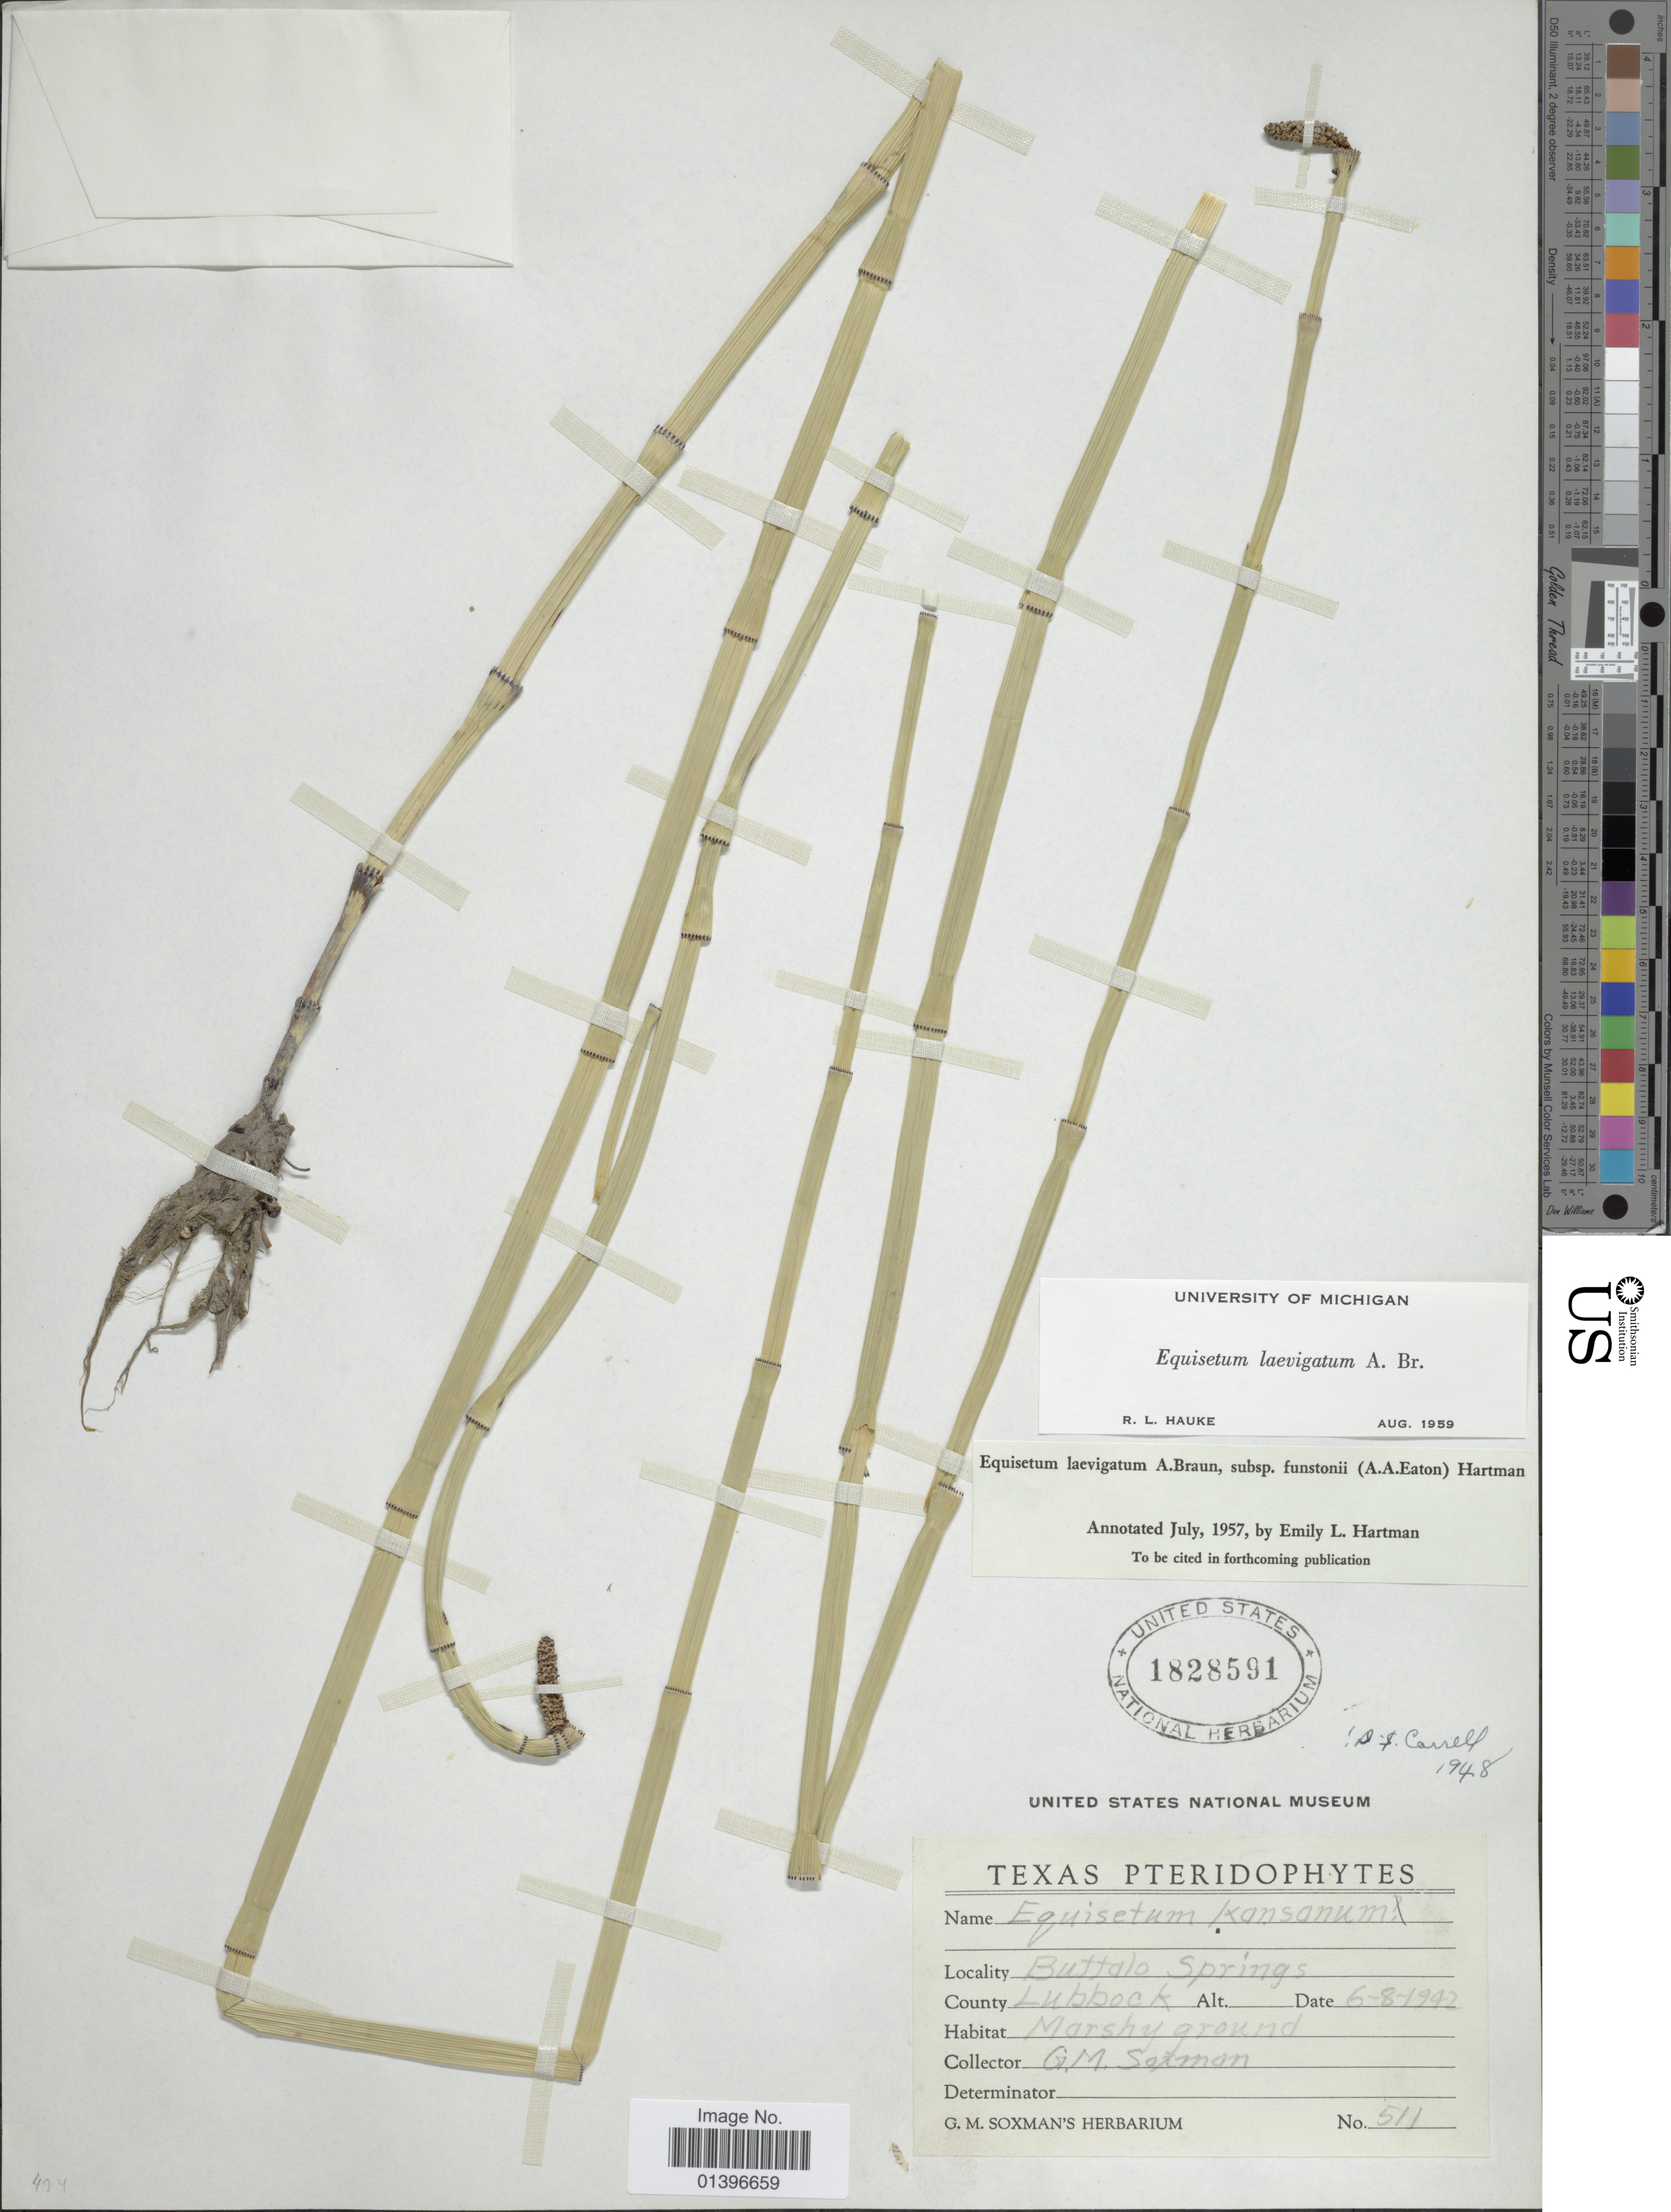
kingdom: Plantae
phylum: Tracheophyta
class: Polypodiopsida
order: Equisetales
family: Equisetaceae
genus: Equisetum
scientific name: Equisetum laevigatum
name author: A. Braun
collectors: G. Soxman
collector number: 511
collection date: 1942-06-08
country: United States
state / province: Texas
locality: Buffalo Springs. County Lubbock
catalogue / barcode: US 1828591